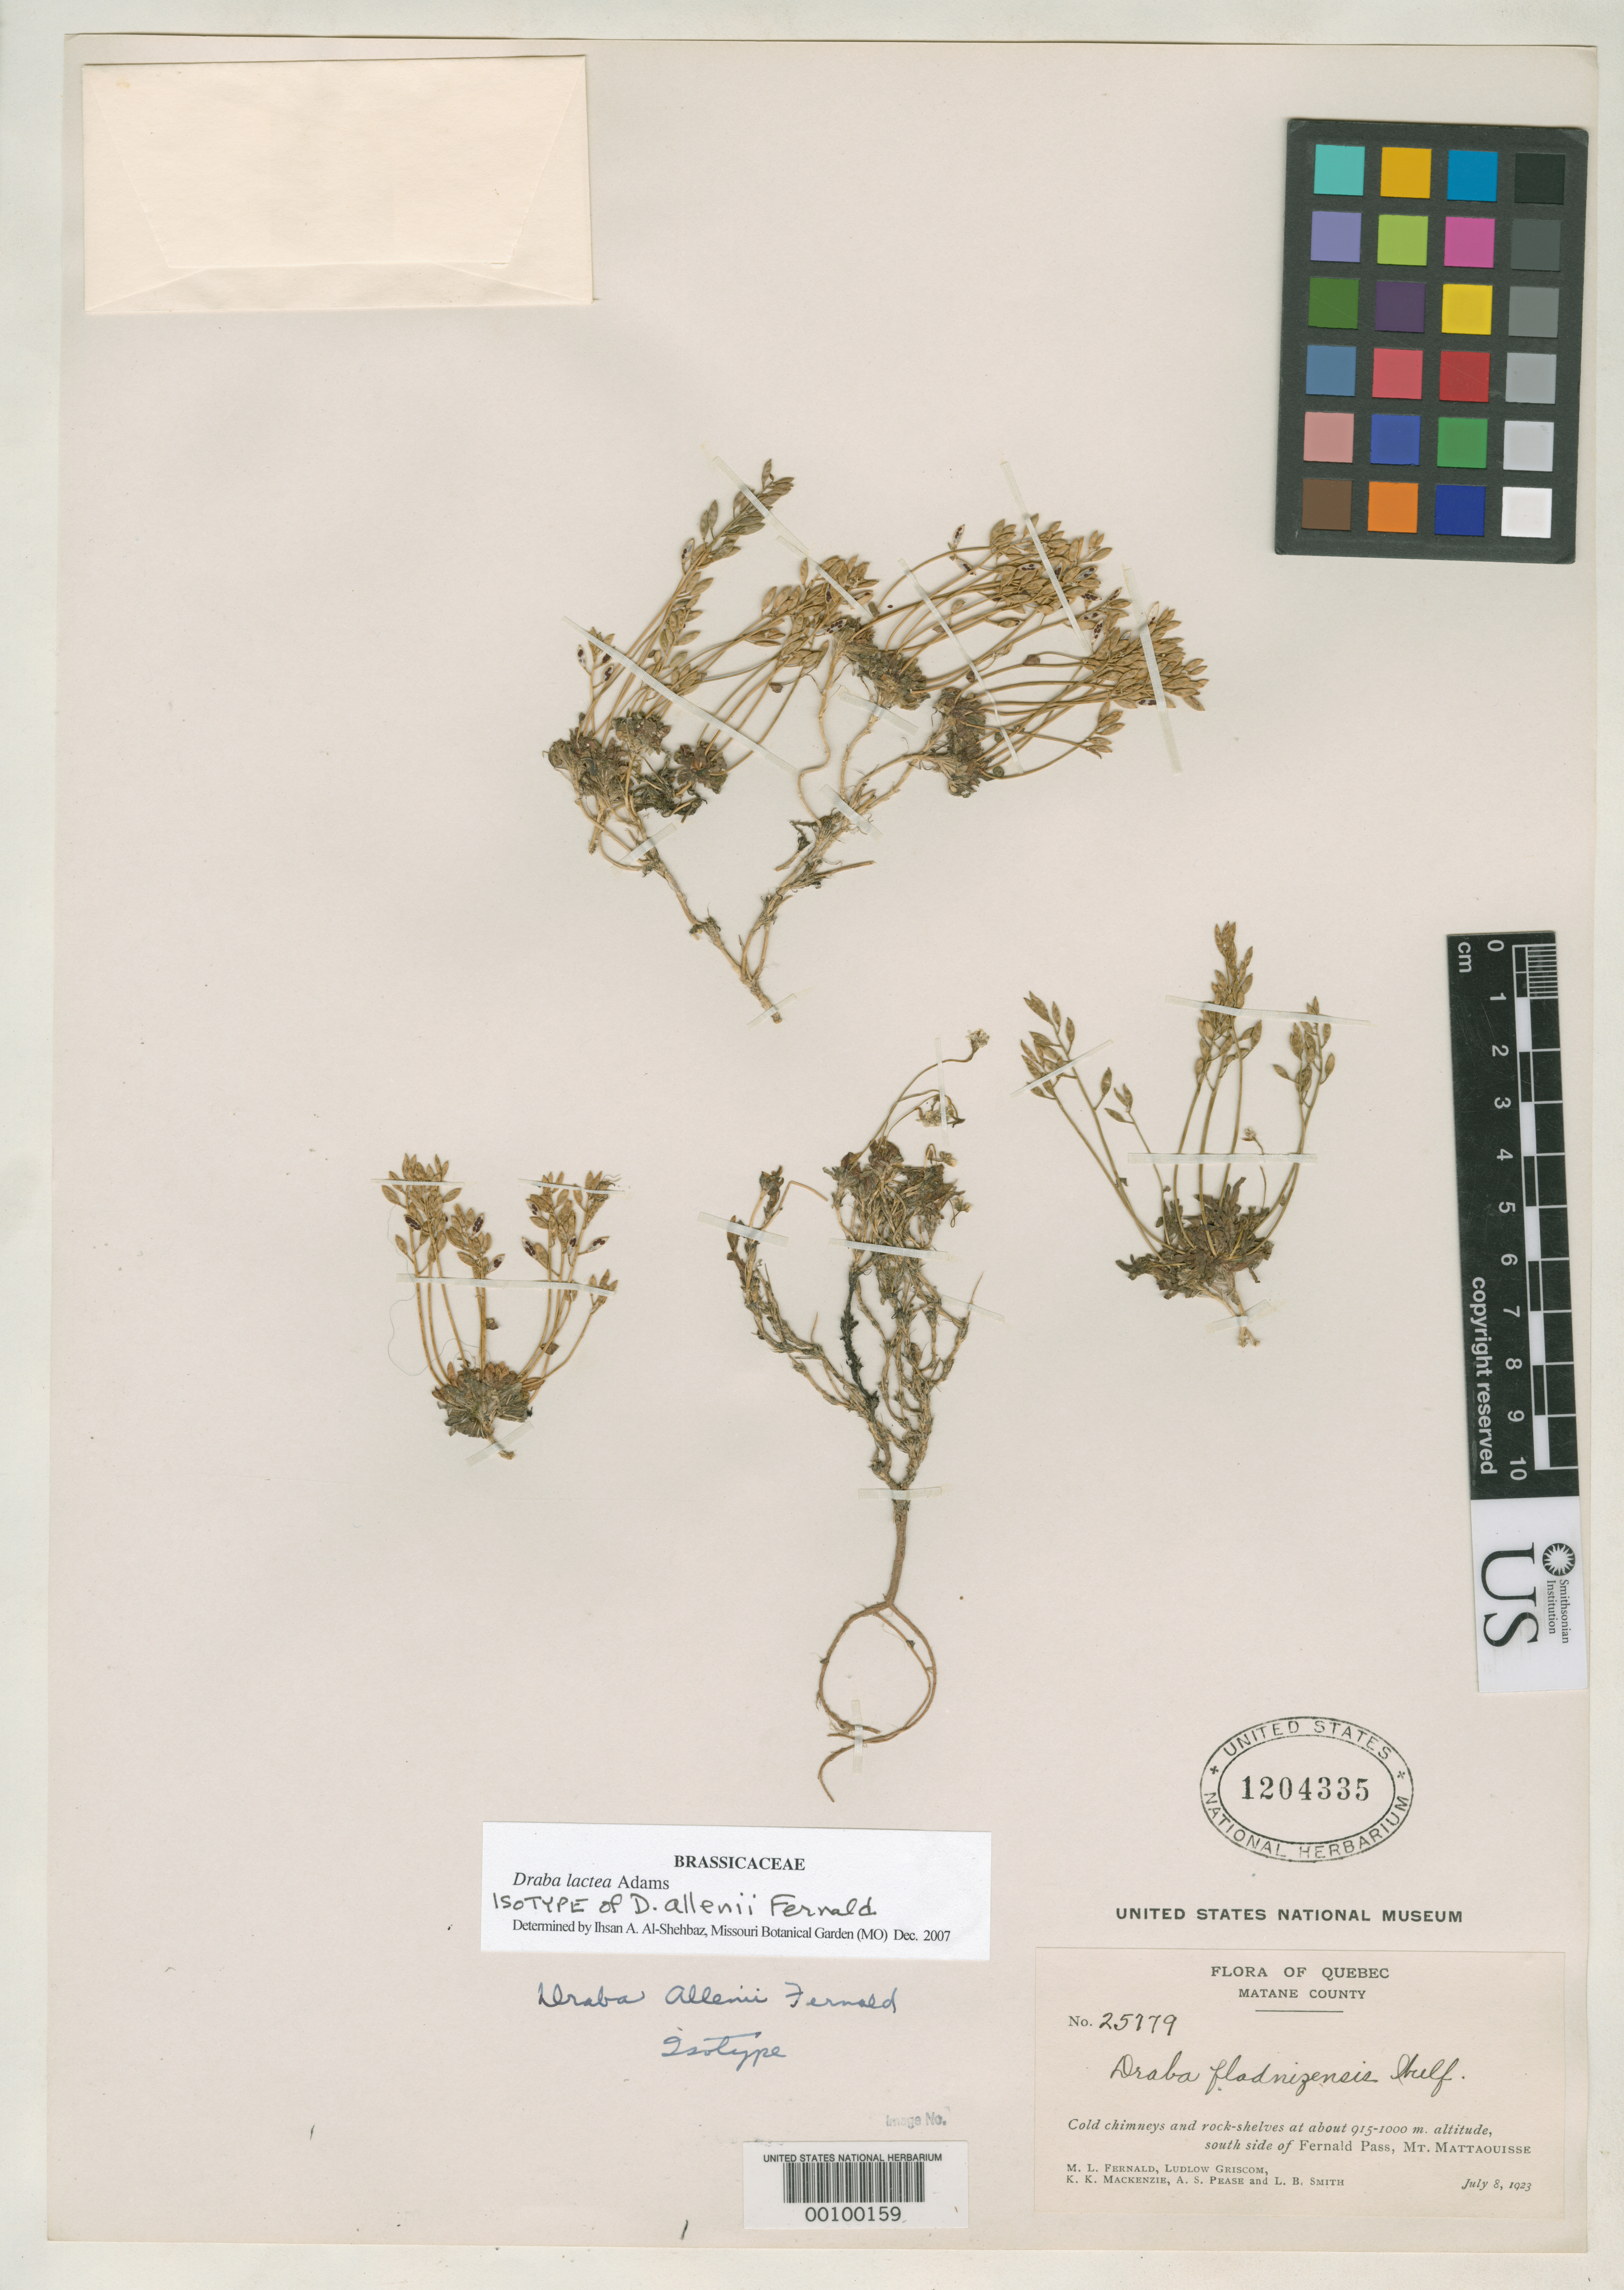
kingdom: Plantae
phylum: Tracheophyta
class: Magnoliopsida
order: Brassicales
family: Brassicaceae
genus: Draba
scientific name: Draba allenii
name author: Fernald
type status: Isotype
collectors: M. L. Fernald, L. Griscom, K. K. Mackenzie & A. S. Pease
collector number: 25779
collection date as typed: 08 Jul 1923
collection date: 1923-07-08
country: Canada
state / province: Quebec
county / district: Matane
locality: S side of Fernald Pass, Mt. Mattaouisse.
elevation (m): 915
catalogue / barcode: US 1204335